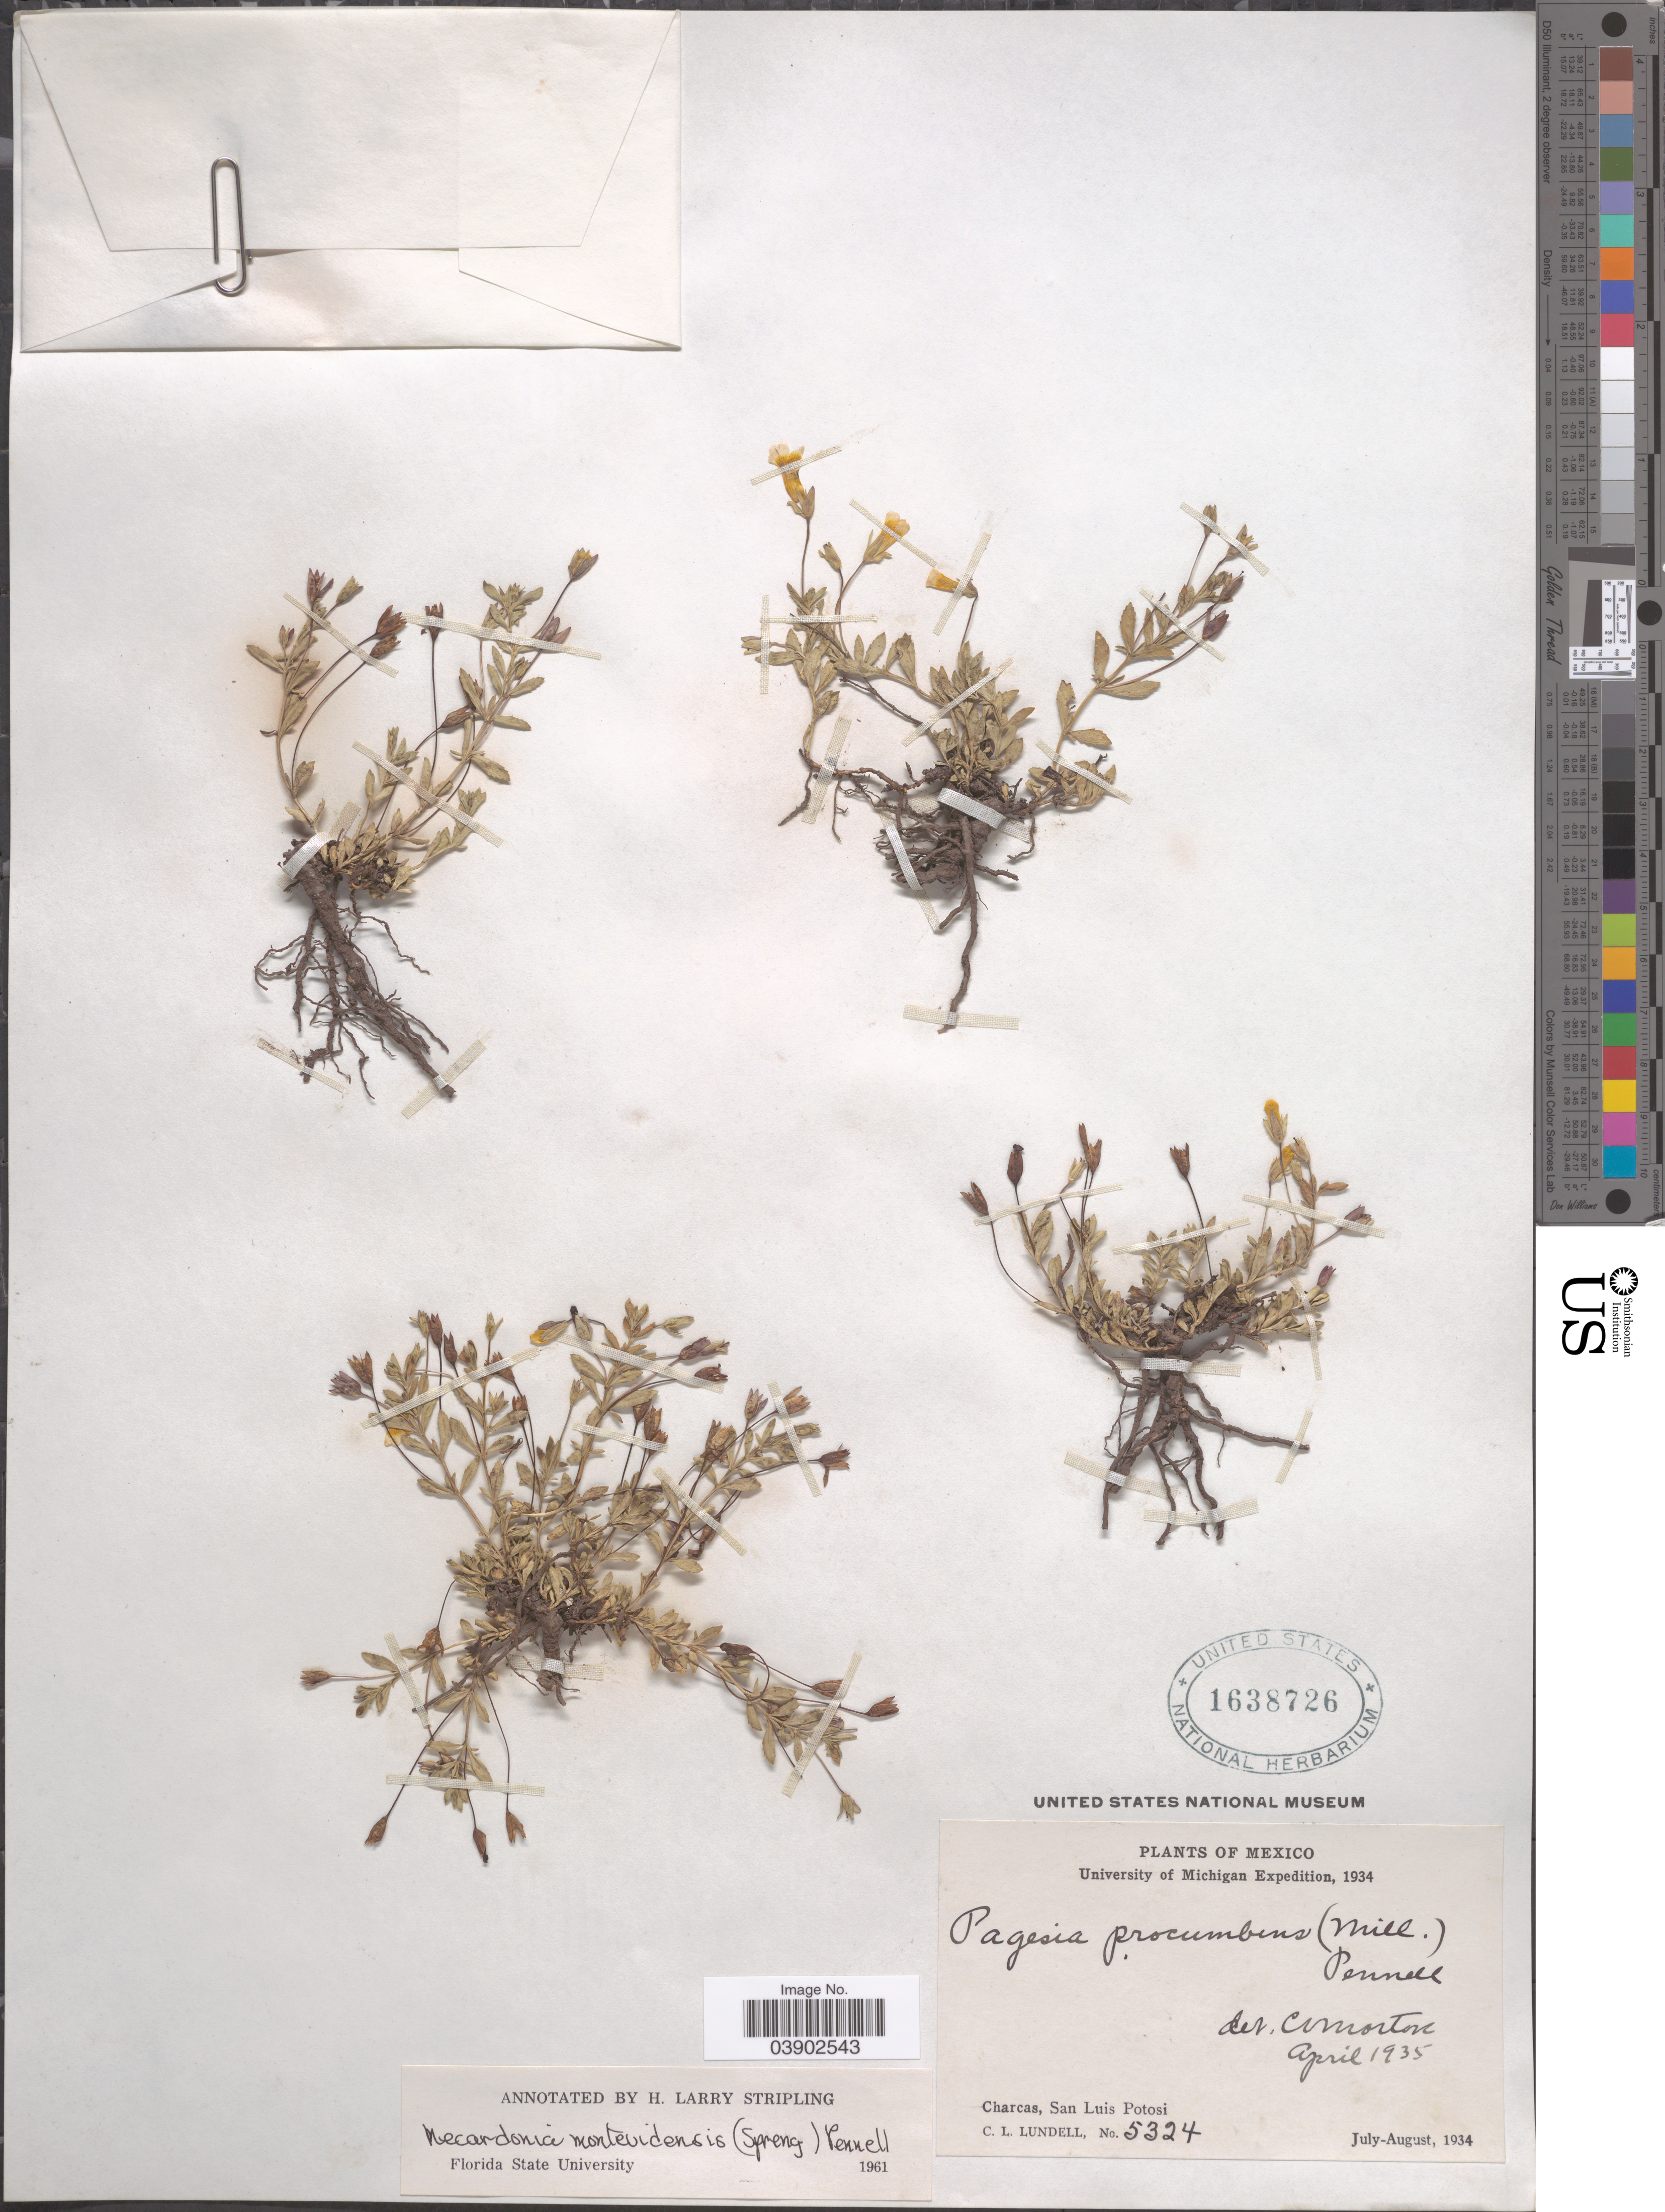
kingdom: Plantae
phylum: Tracheophyta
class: Magnoliopsida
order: Lamiales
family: Plantaginaceae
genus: Mecardonia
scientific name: Mecardonia procumbens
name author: (Mill.) Small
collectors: C. L. Lundell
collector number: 5324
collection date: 1934-07/1934-08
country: Mexico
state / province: San Luis Potosí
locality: Chacas.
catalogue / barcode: US 1638726